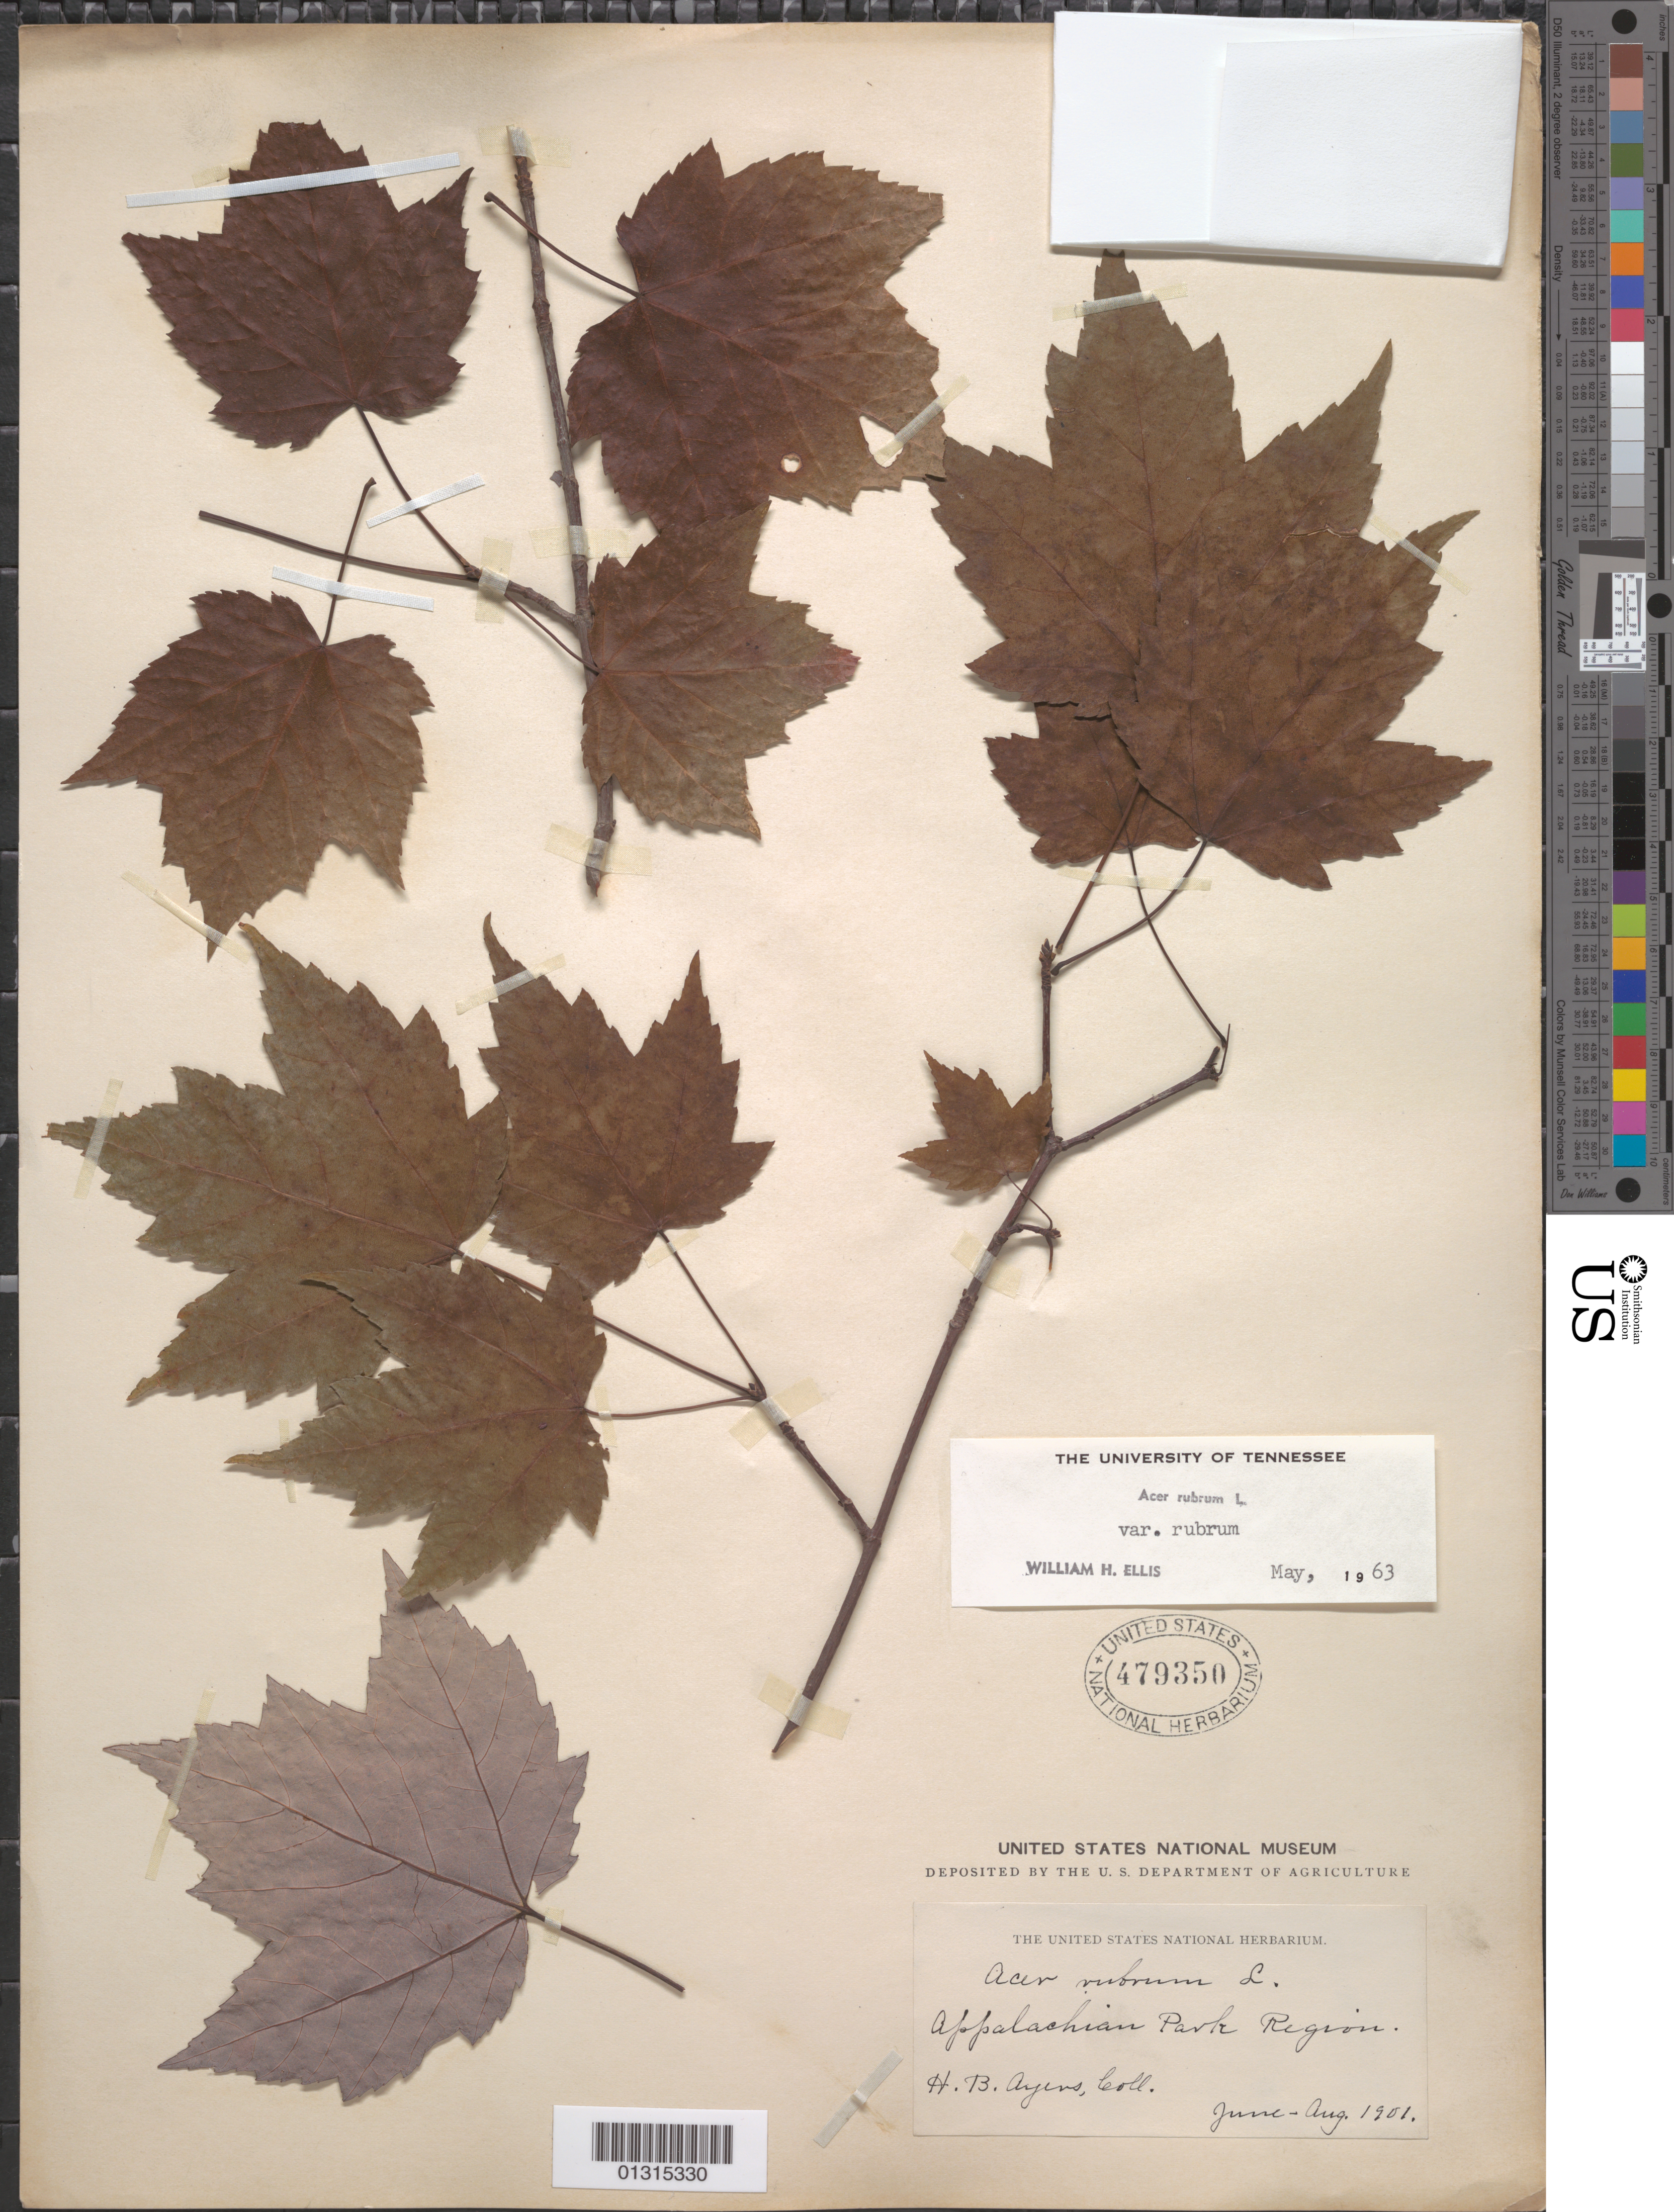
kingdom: Plantae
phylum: Tracheophyta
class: Magnoliopsida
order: Sapindales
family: Sapindaceae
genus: Acer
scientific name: Acer rubrum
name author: L.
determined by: Ellis, W. H.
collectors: H. Ayers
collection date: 1901-06/1901-08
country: United States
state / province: Virginia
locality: Applachian Park Region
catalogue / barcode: US 479350